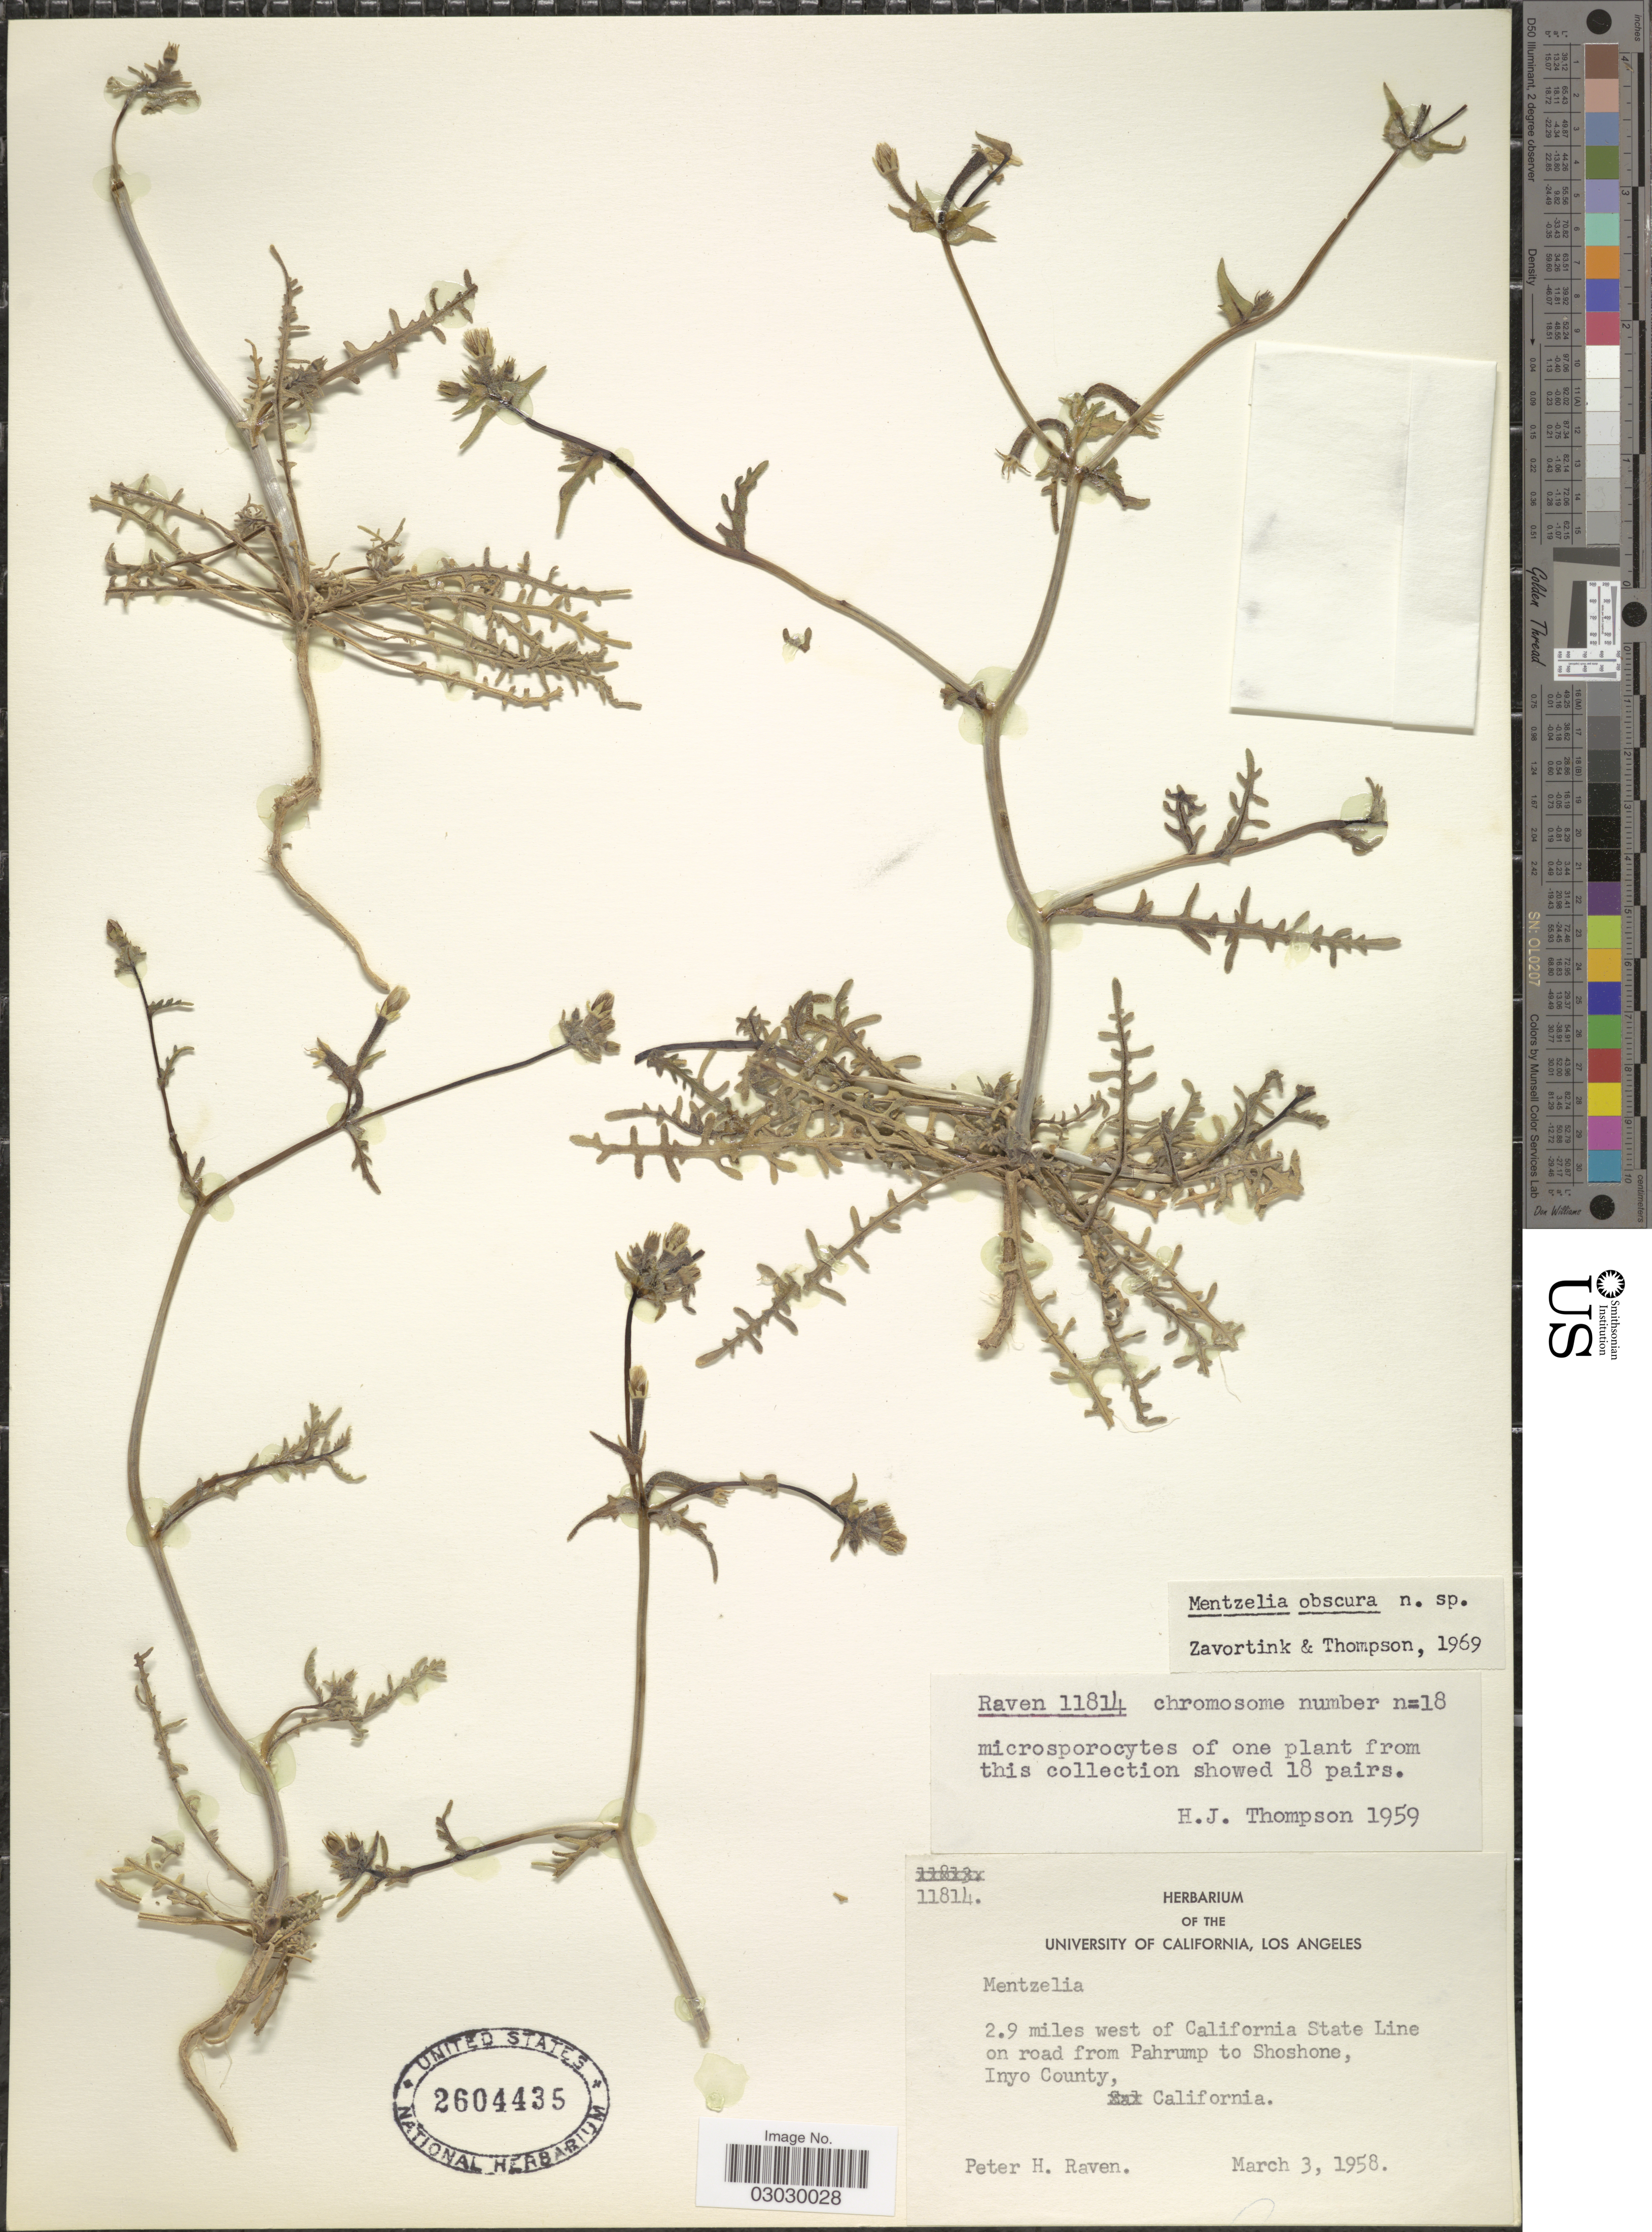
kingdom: Plantae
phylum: Tracheophyta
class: Magnoliopsida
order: Cornales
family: Loasaceae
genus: Mentzelia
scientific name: Mentzelia obscura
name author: H.J. Thomps. & J.E. Roberts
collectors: P. Raven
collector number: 11814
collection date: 1958-03-03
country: United States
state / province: California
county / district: Inyo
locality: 2.9 miles west of California State Line on road from Pahrump to Shoshone, Inyo County.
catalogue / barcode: US 2604435